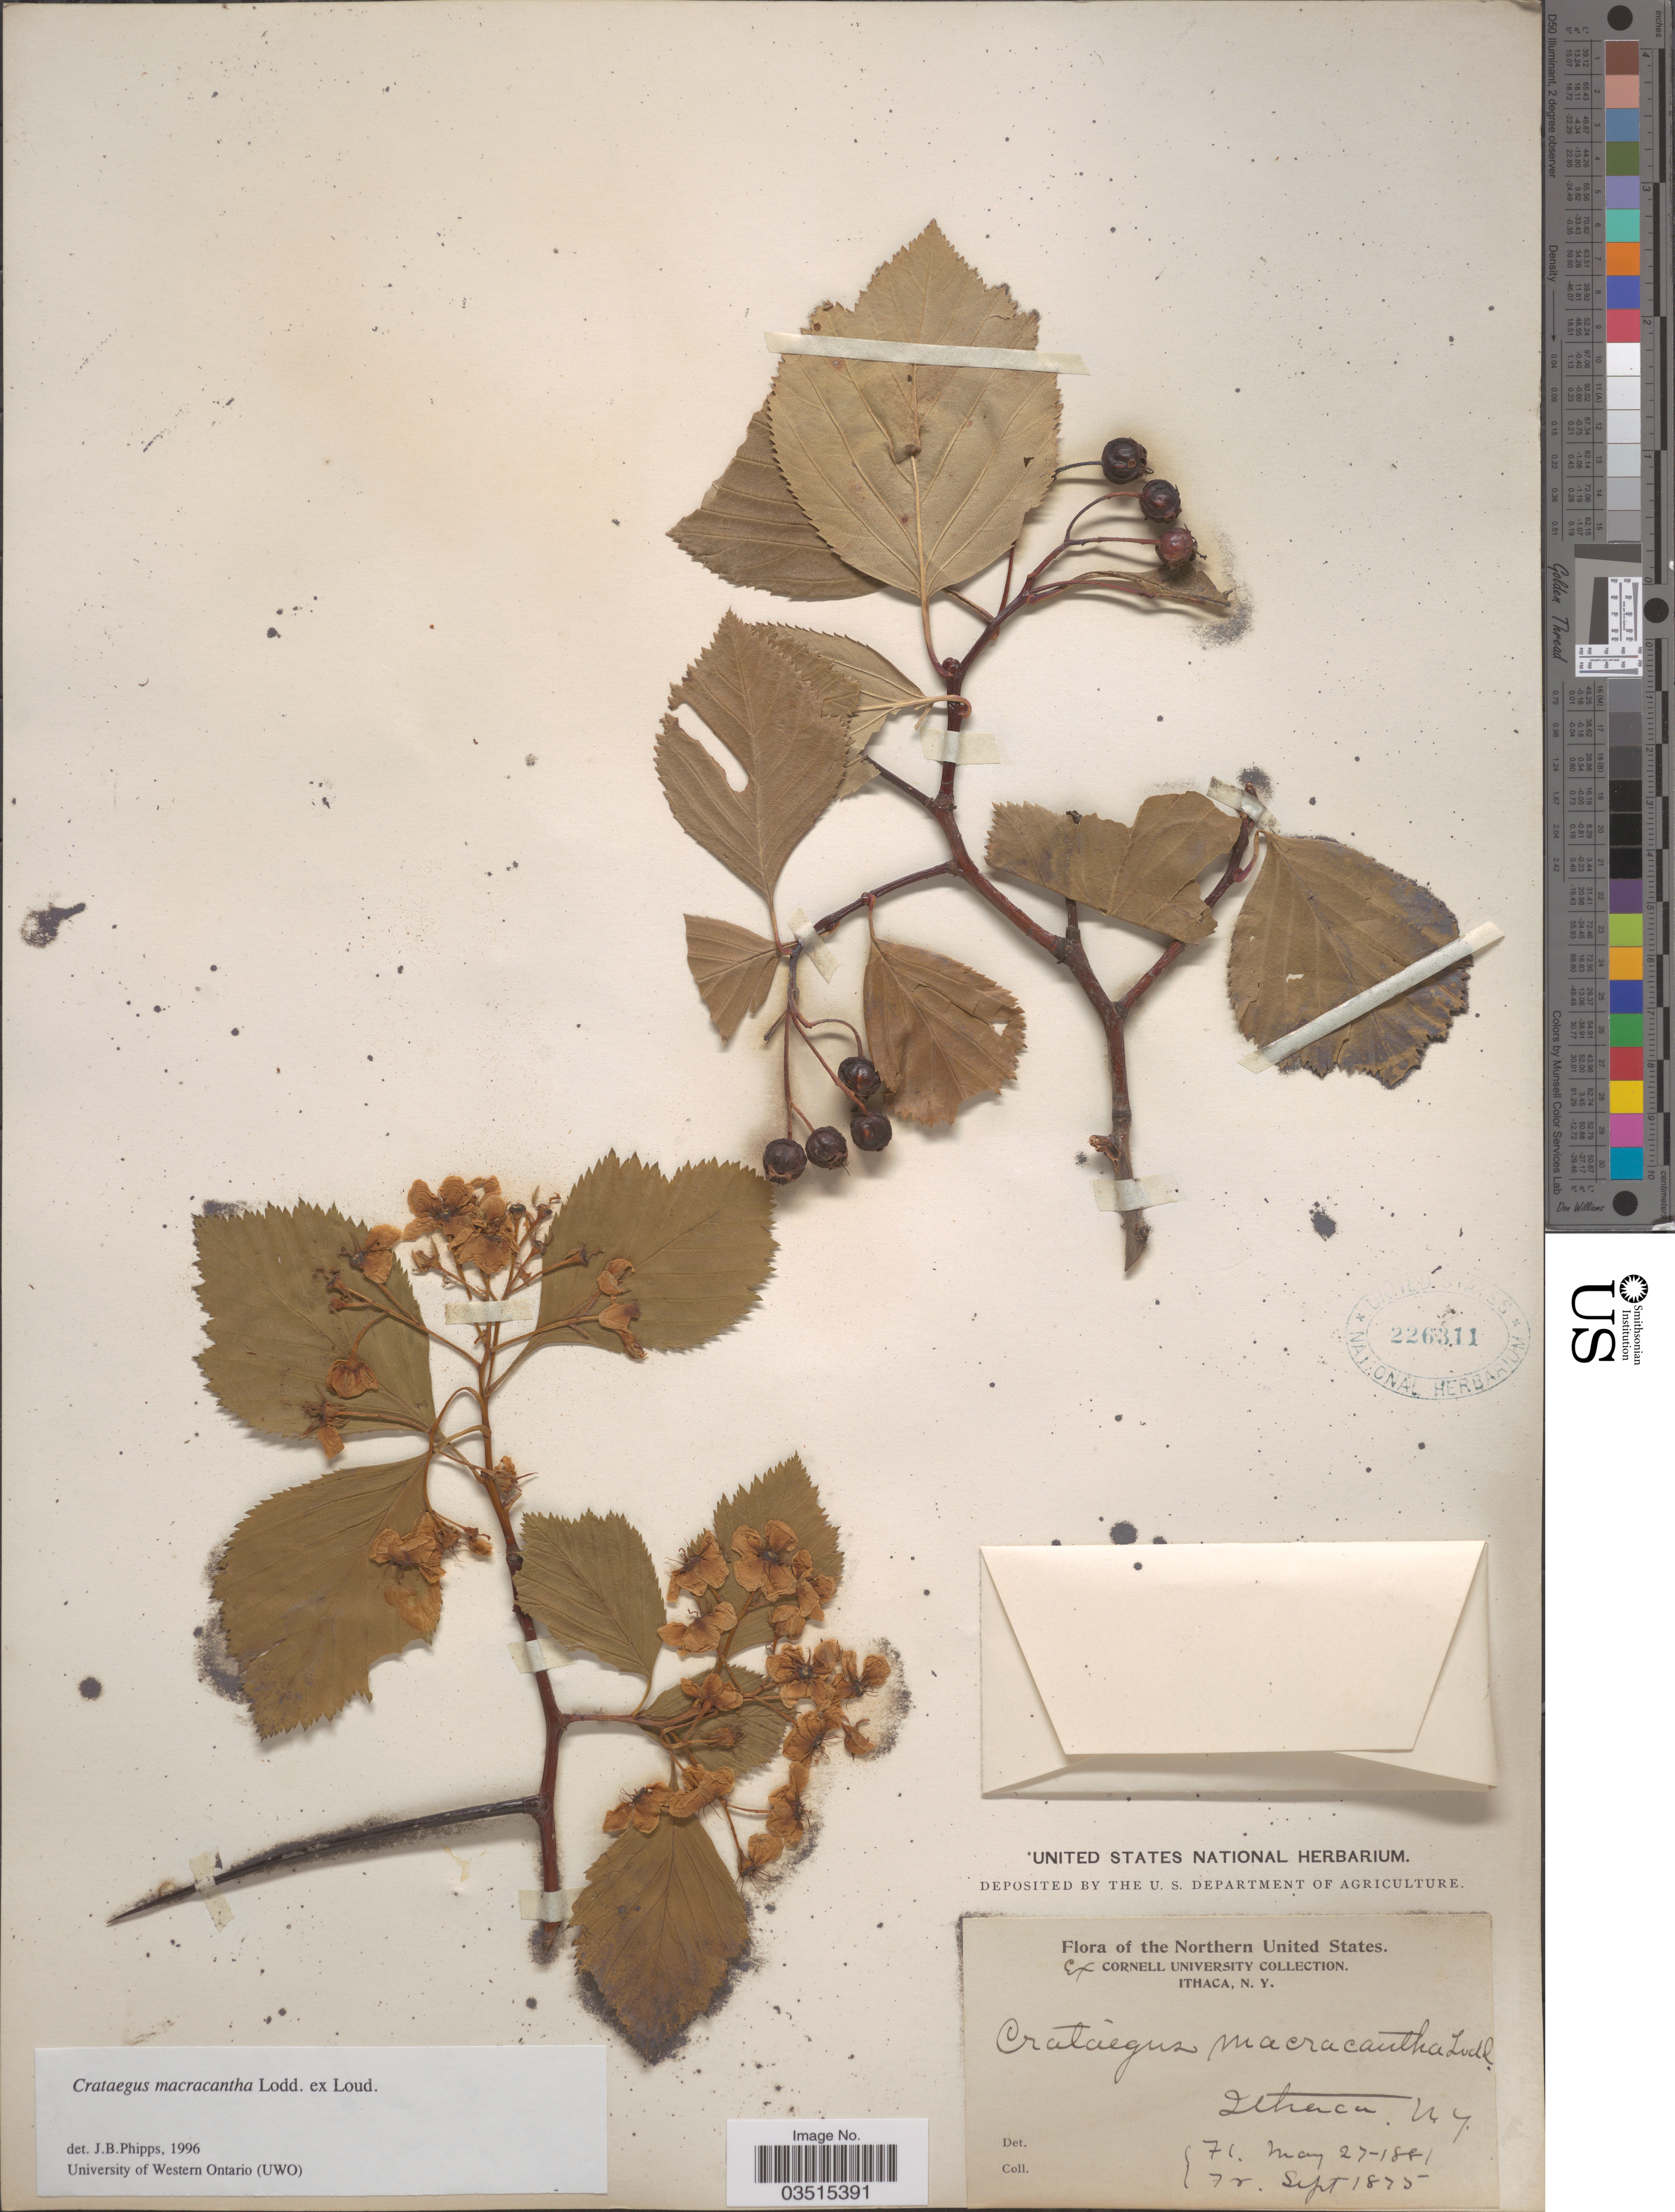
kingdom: Plantae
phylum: Tracheophyta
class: Magnoliopsida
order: Rosales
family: Rosaceae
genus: Crataegus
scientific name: Crataegus macracantha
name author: (Lindl.) Lodd. ex Loudon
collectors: Cornell University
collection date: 1875-09/1881-05-27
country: United States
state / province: New York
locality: The Northern United States. Ithaca.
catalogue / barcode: US 226311